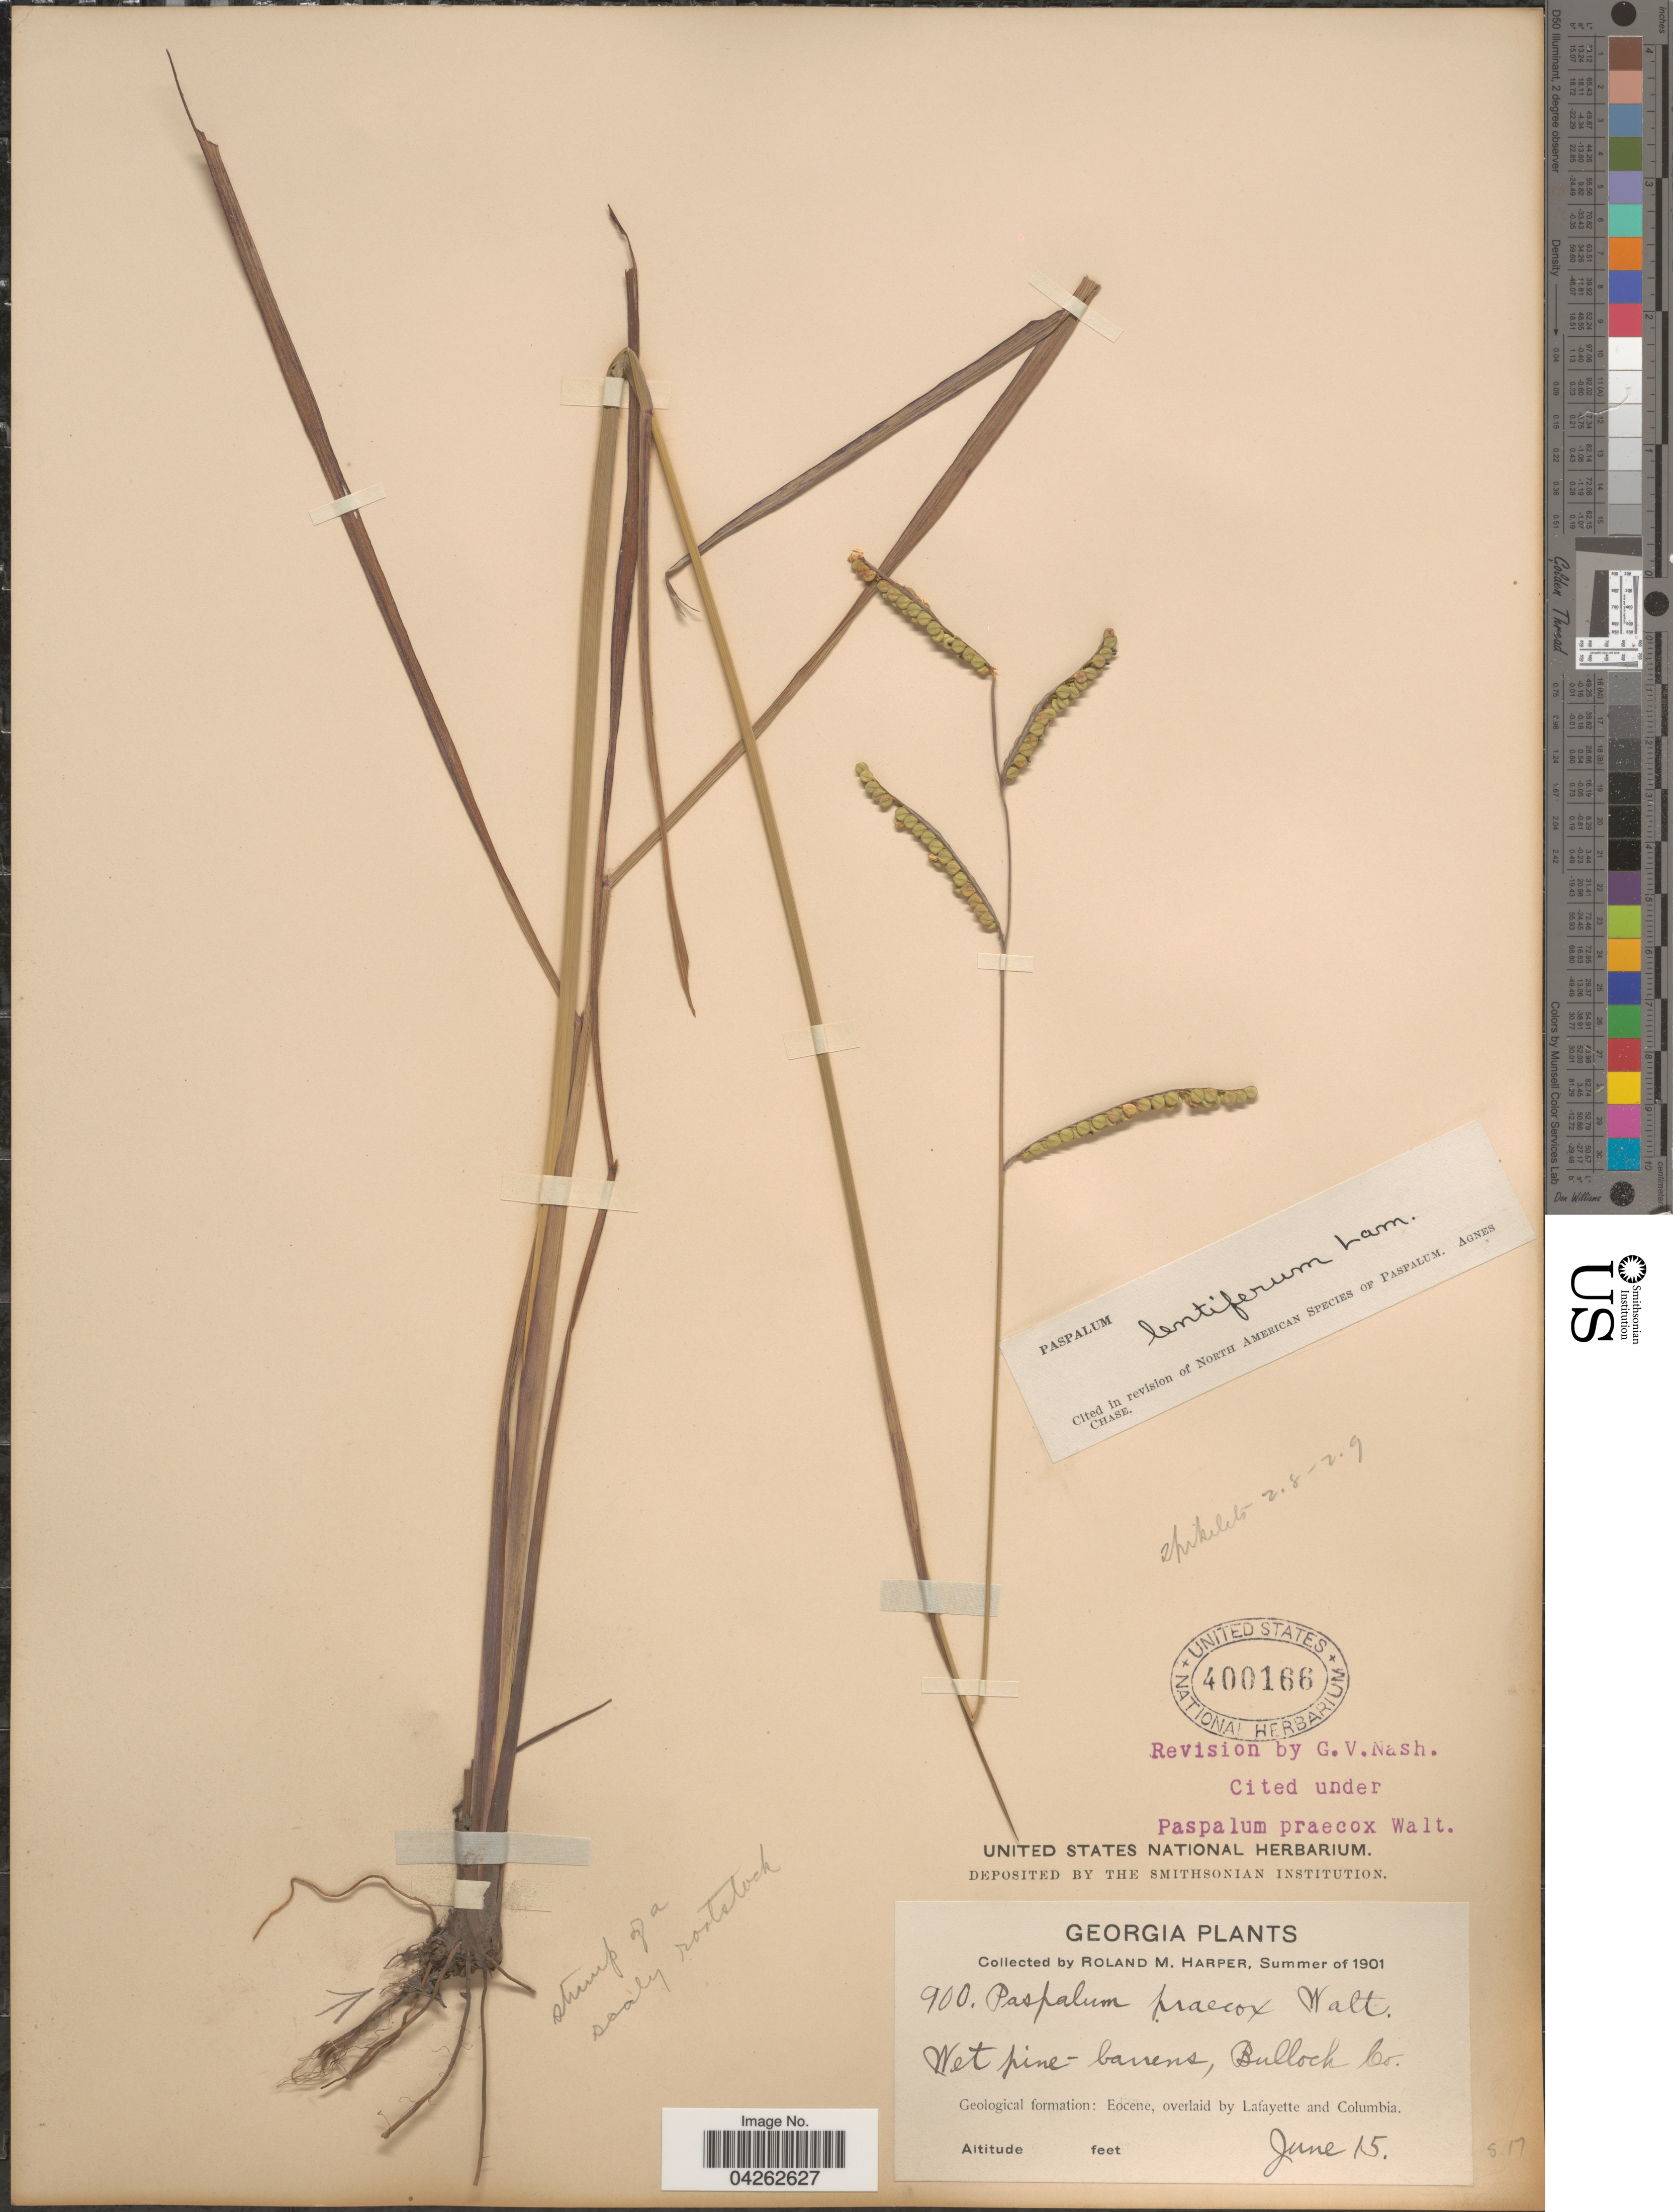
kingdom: Plantae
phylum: Tracheophyta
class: Liliopsida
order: Poales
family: Poaceae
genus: Paspalum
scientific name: Paspalum lentiferum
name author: Lam.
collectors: R. M. Harper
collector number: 900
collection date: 1901-06-15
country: United States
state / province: Georgia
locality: Wet pine-parrens, Bullock Cr. Geological formation: Eocene, overlaid by Lafayette and Columbia.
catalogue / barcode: US 400166